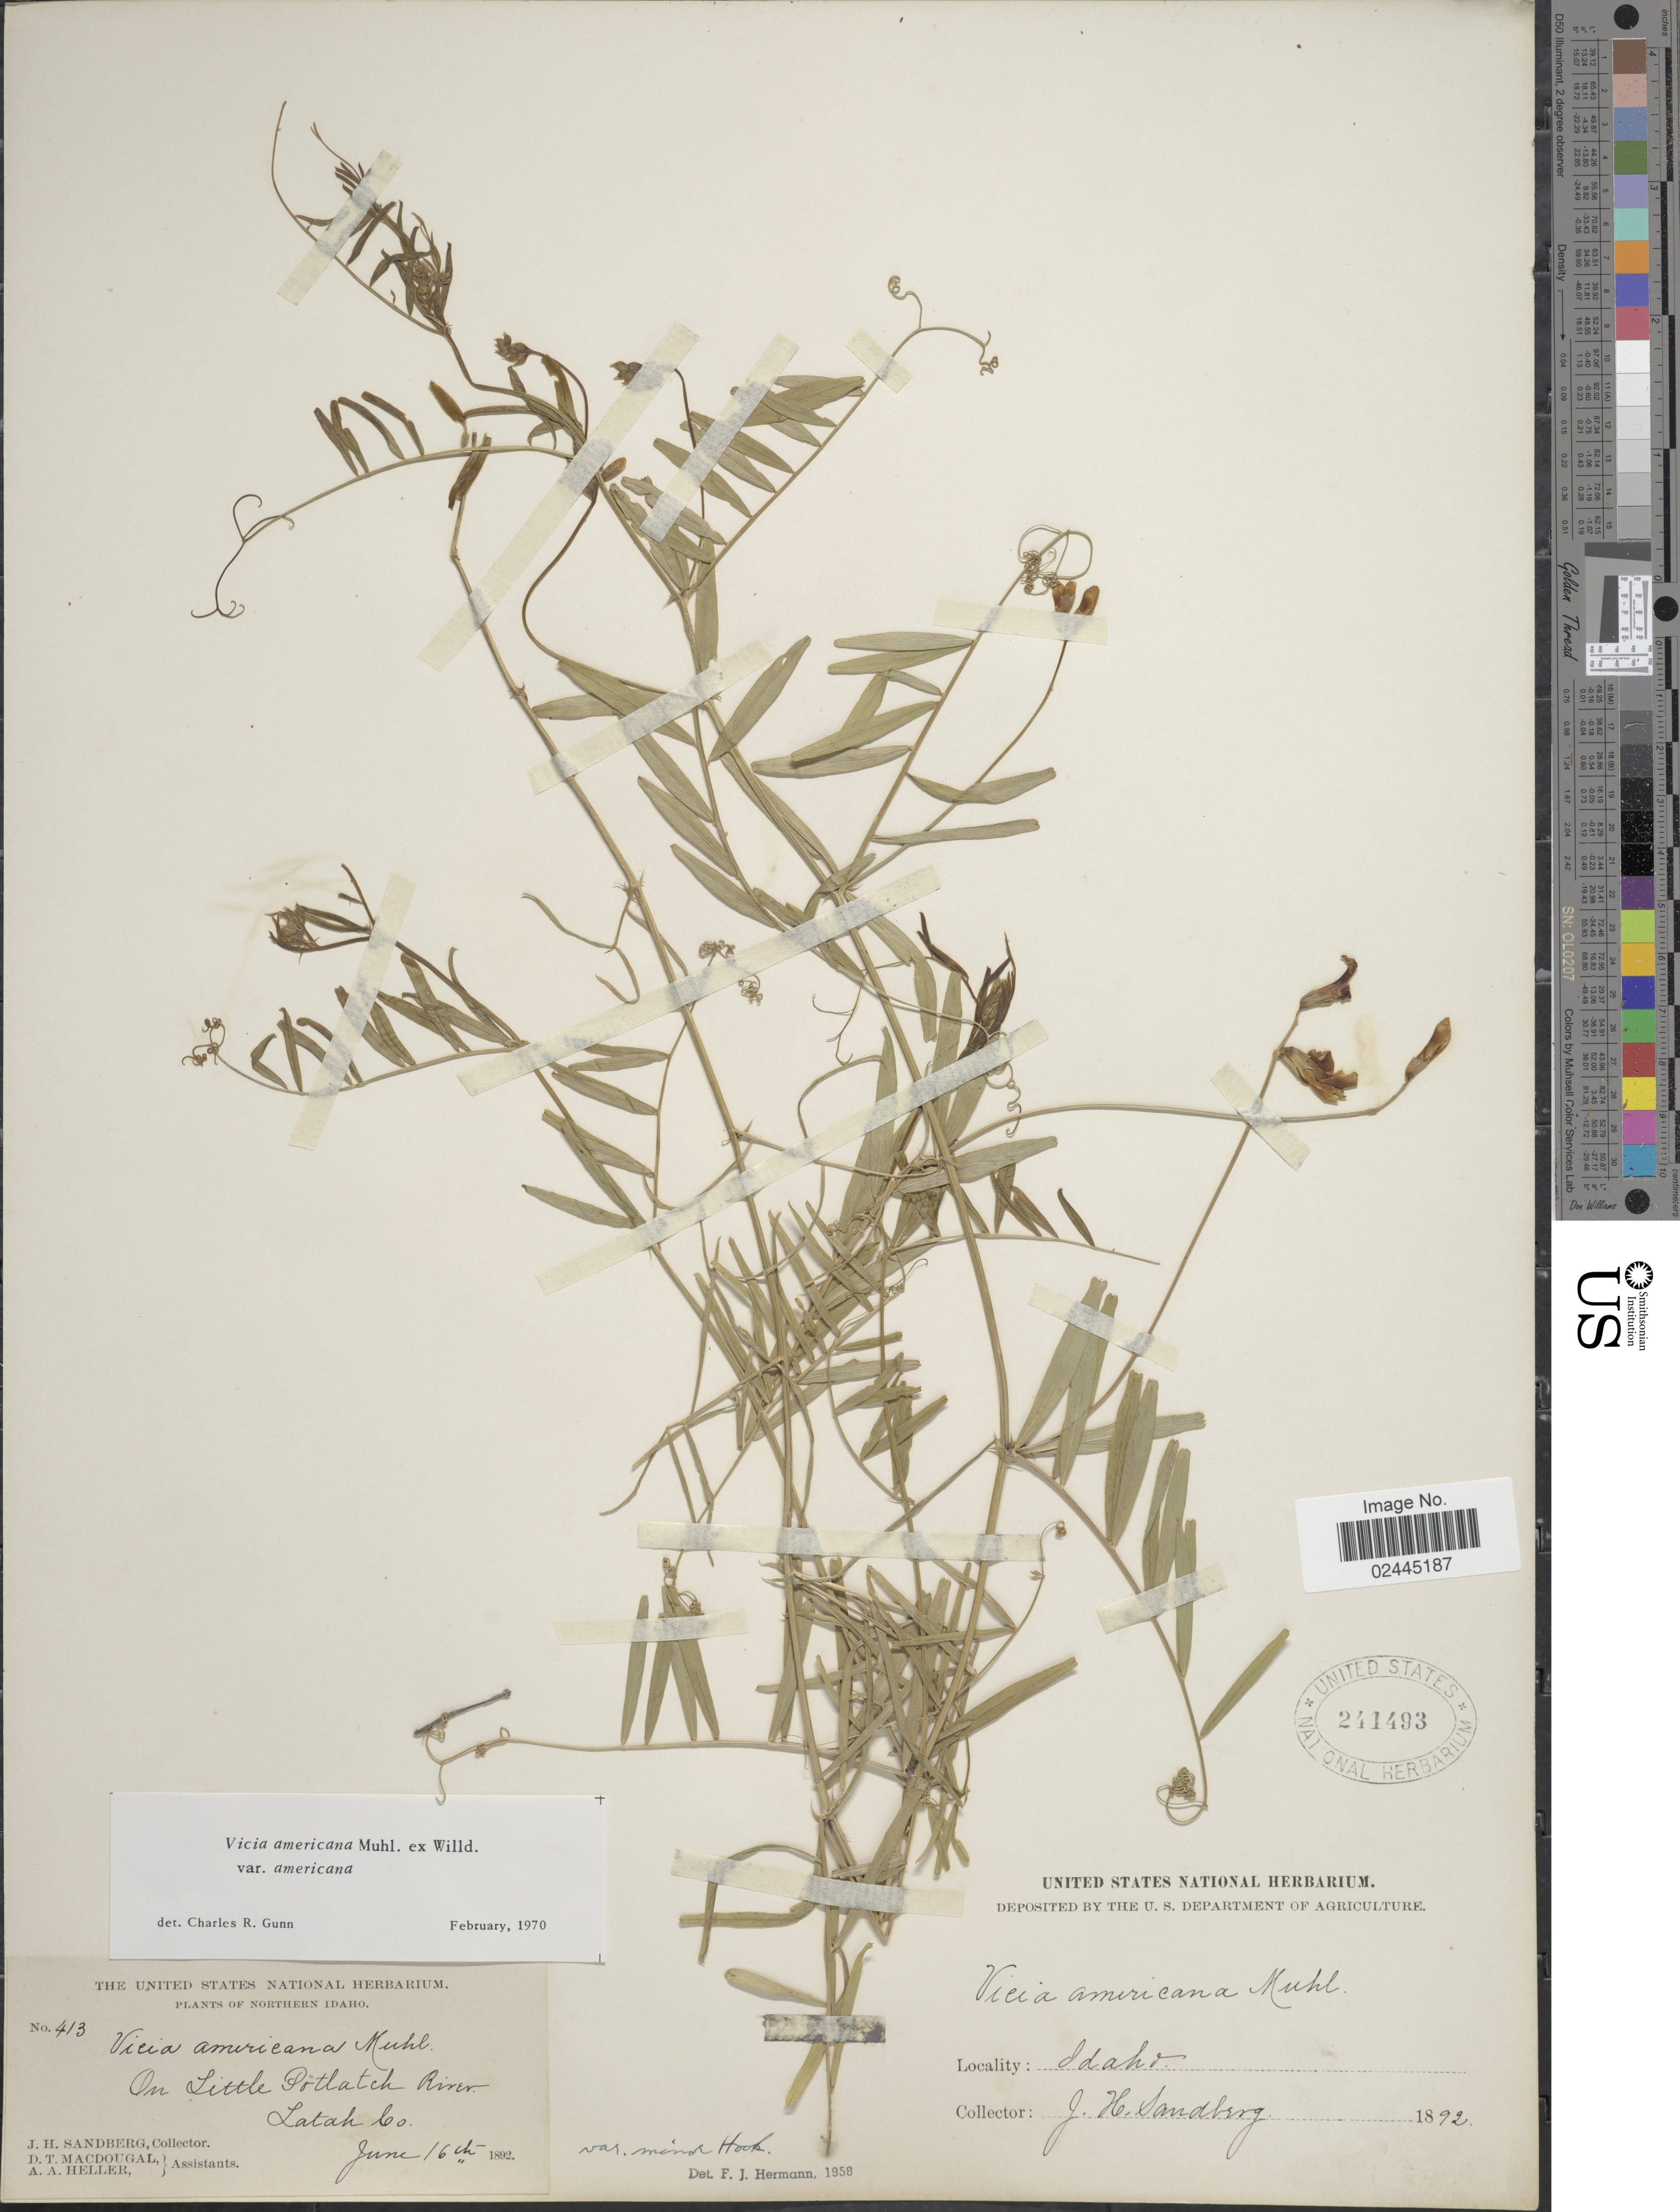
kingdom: Plantae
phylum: Tracheophyta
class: Magnoliopsida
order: Fabales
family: Fabaceae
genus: Vicia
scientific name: Vicia americana var. americana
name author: Muhl. ex Willd.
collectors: J. H. Sandberg, D. T. MacDougal & A. A. Heller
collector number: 413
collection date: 1892-06-16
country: United States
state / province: Idaho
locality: Northern Idaho. On Little Potlatch River. Latah Co.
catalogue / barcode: US 241493